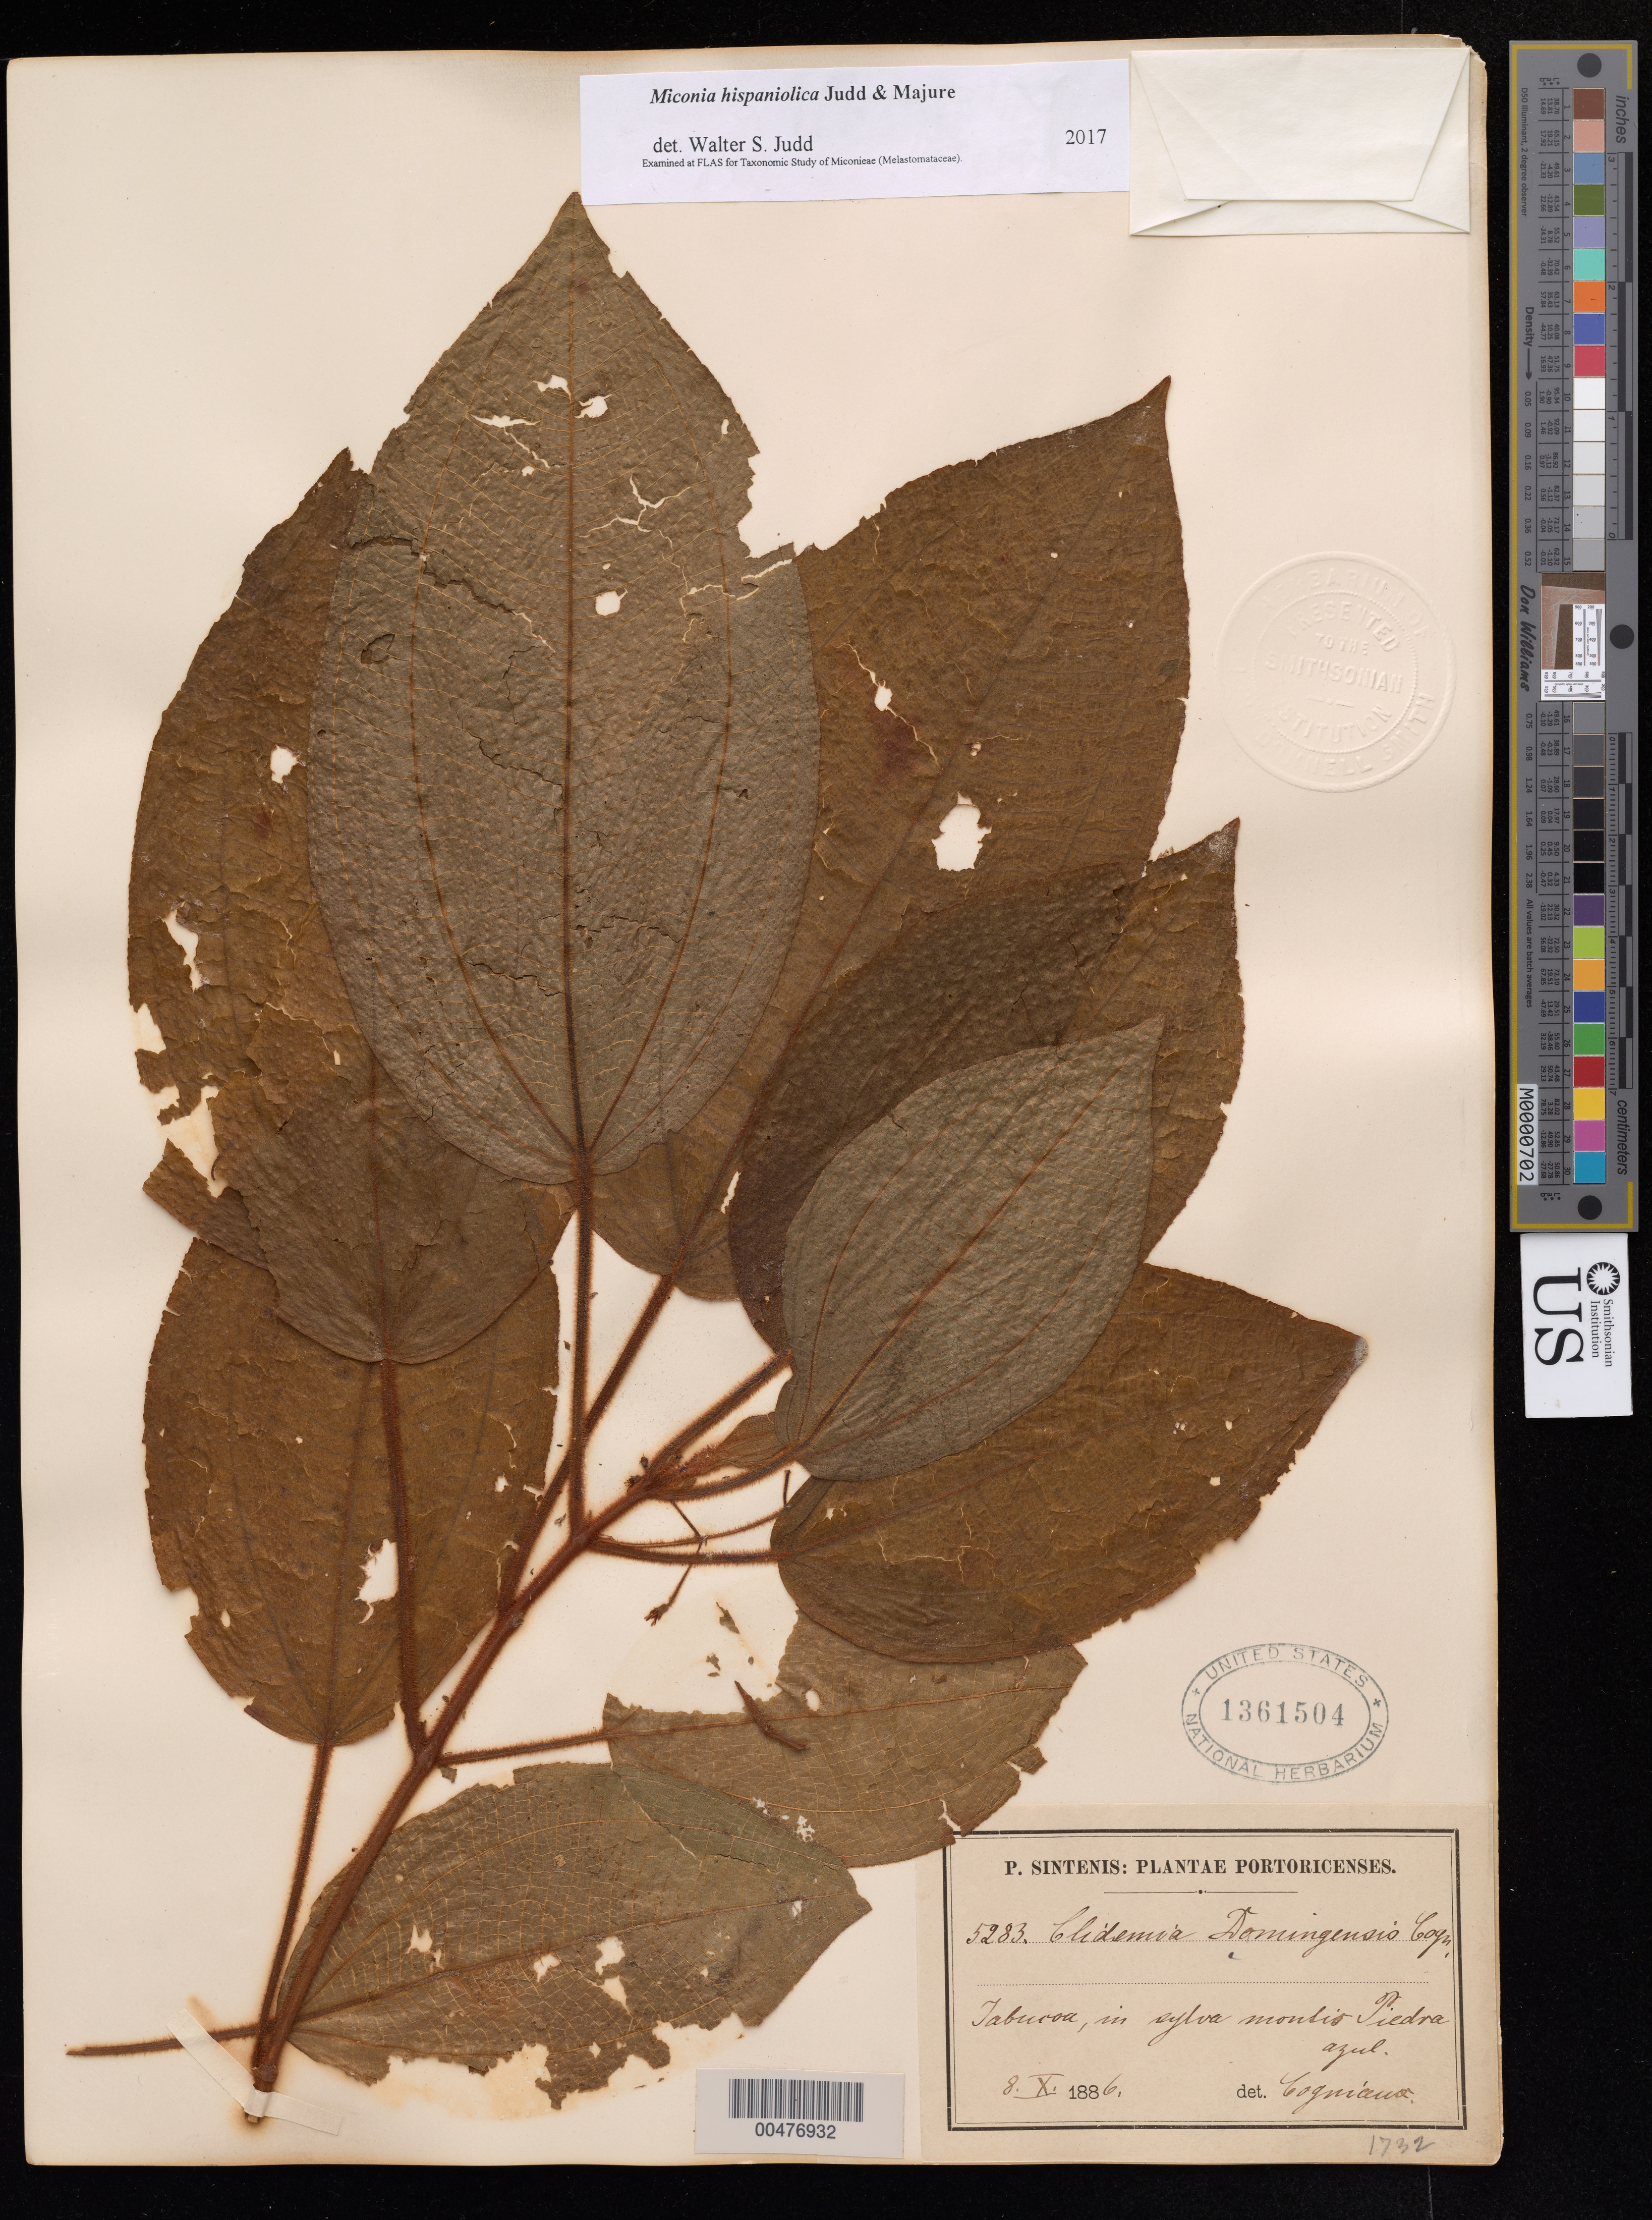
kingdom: Plantae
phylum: Tracheophyta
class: Magnoliopsida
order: Myrtales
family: Melastomataceae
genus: Miconia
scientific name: Miconia hispidula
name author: (Cogn.) Judd et al.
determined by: Judd, Walter S.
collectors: P. Sintenis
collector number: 5283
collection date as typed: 08 Oct 1886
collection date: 1886-10-08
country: Puerto Rico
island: Greater Antilles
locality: Yabucoa, in sylva montis Piedra azul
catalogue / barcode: US 1361504